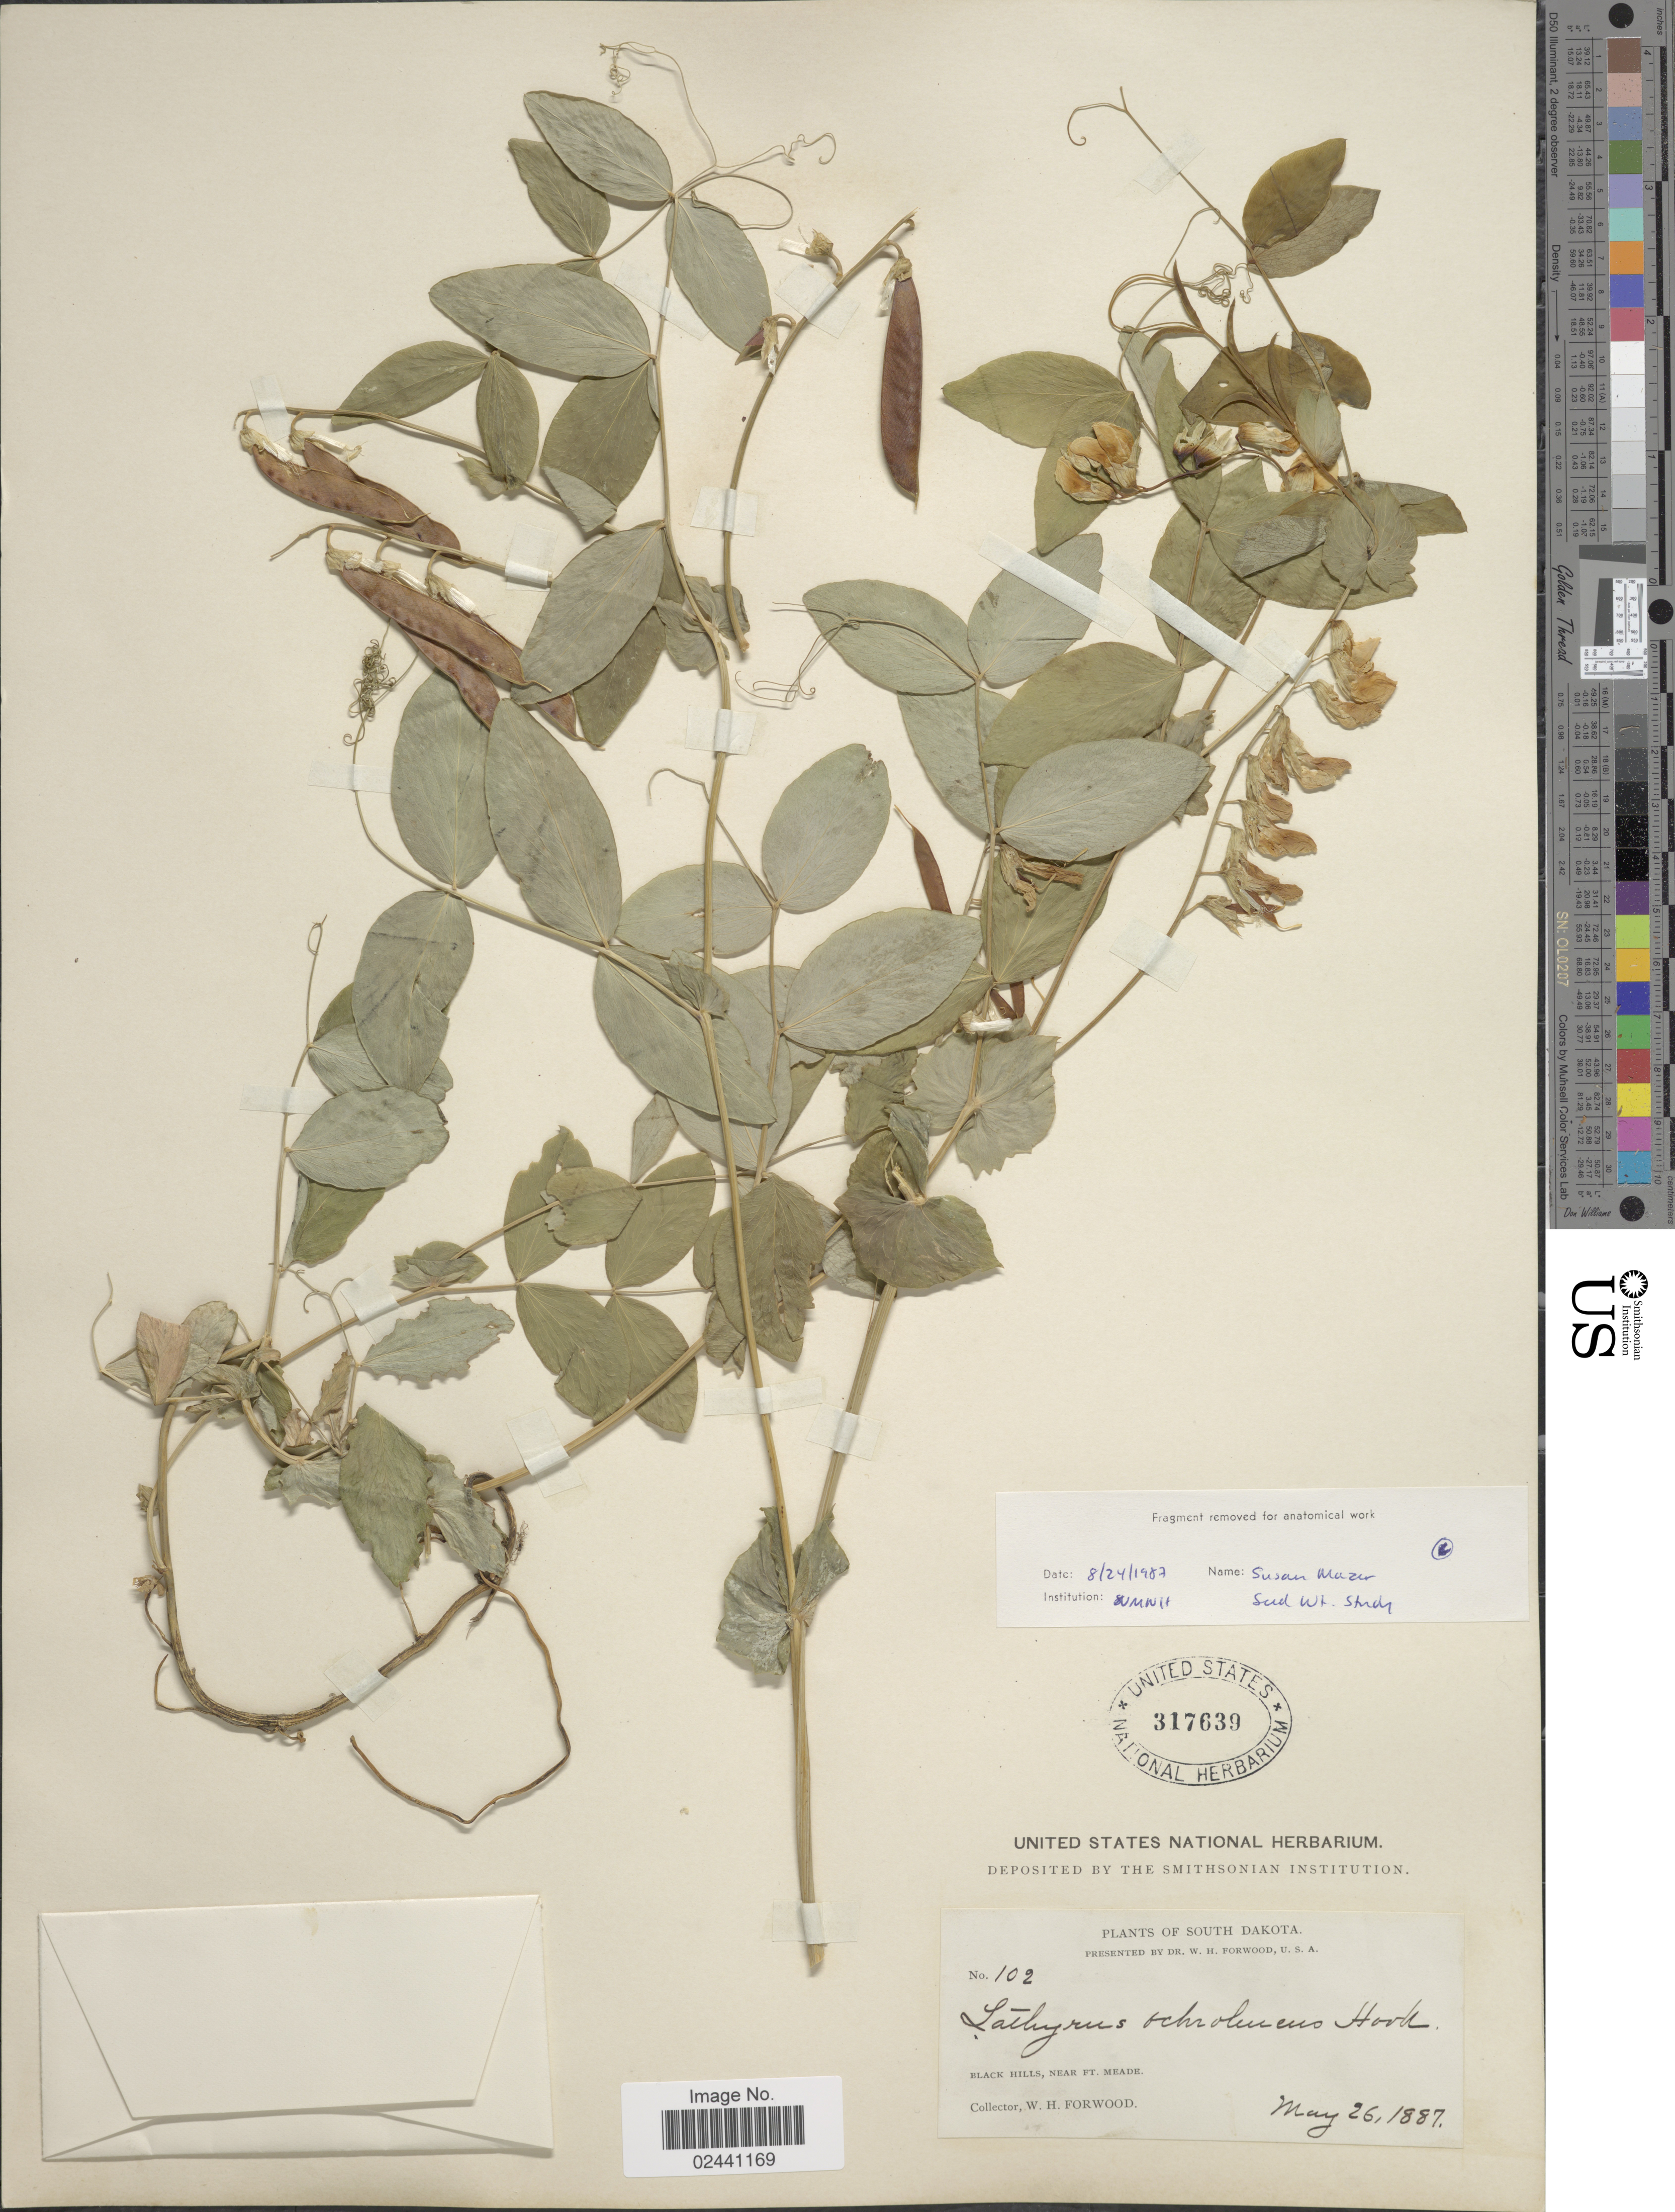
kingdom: Plantae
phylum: Tracheophyta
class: Magnoliopsida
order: Fabales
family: Fabaceae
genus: Lathyrus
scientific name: Lathyrus ochroleucus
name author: Hook.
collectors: W. Forwood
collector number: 102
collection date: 1887-05-26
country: United States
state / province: South Dakota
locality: Black Hills, Near Ft. Meade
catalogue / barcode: US 317639